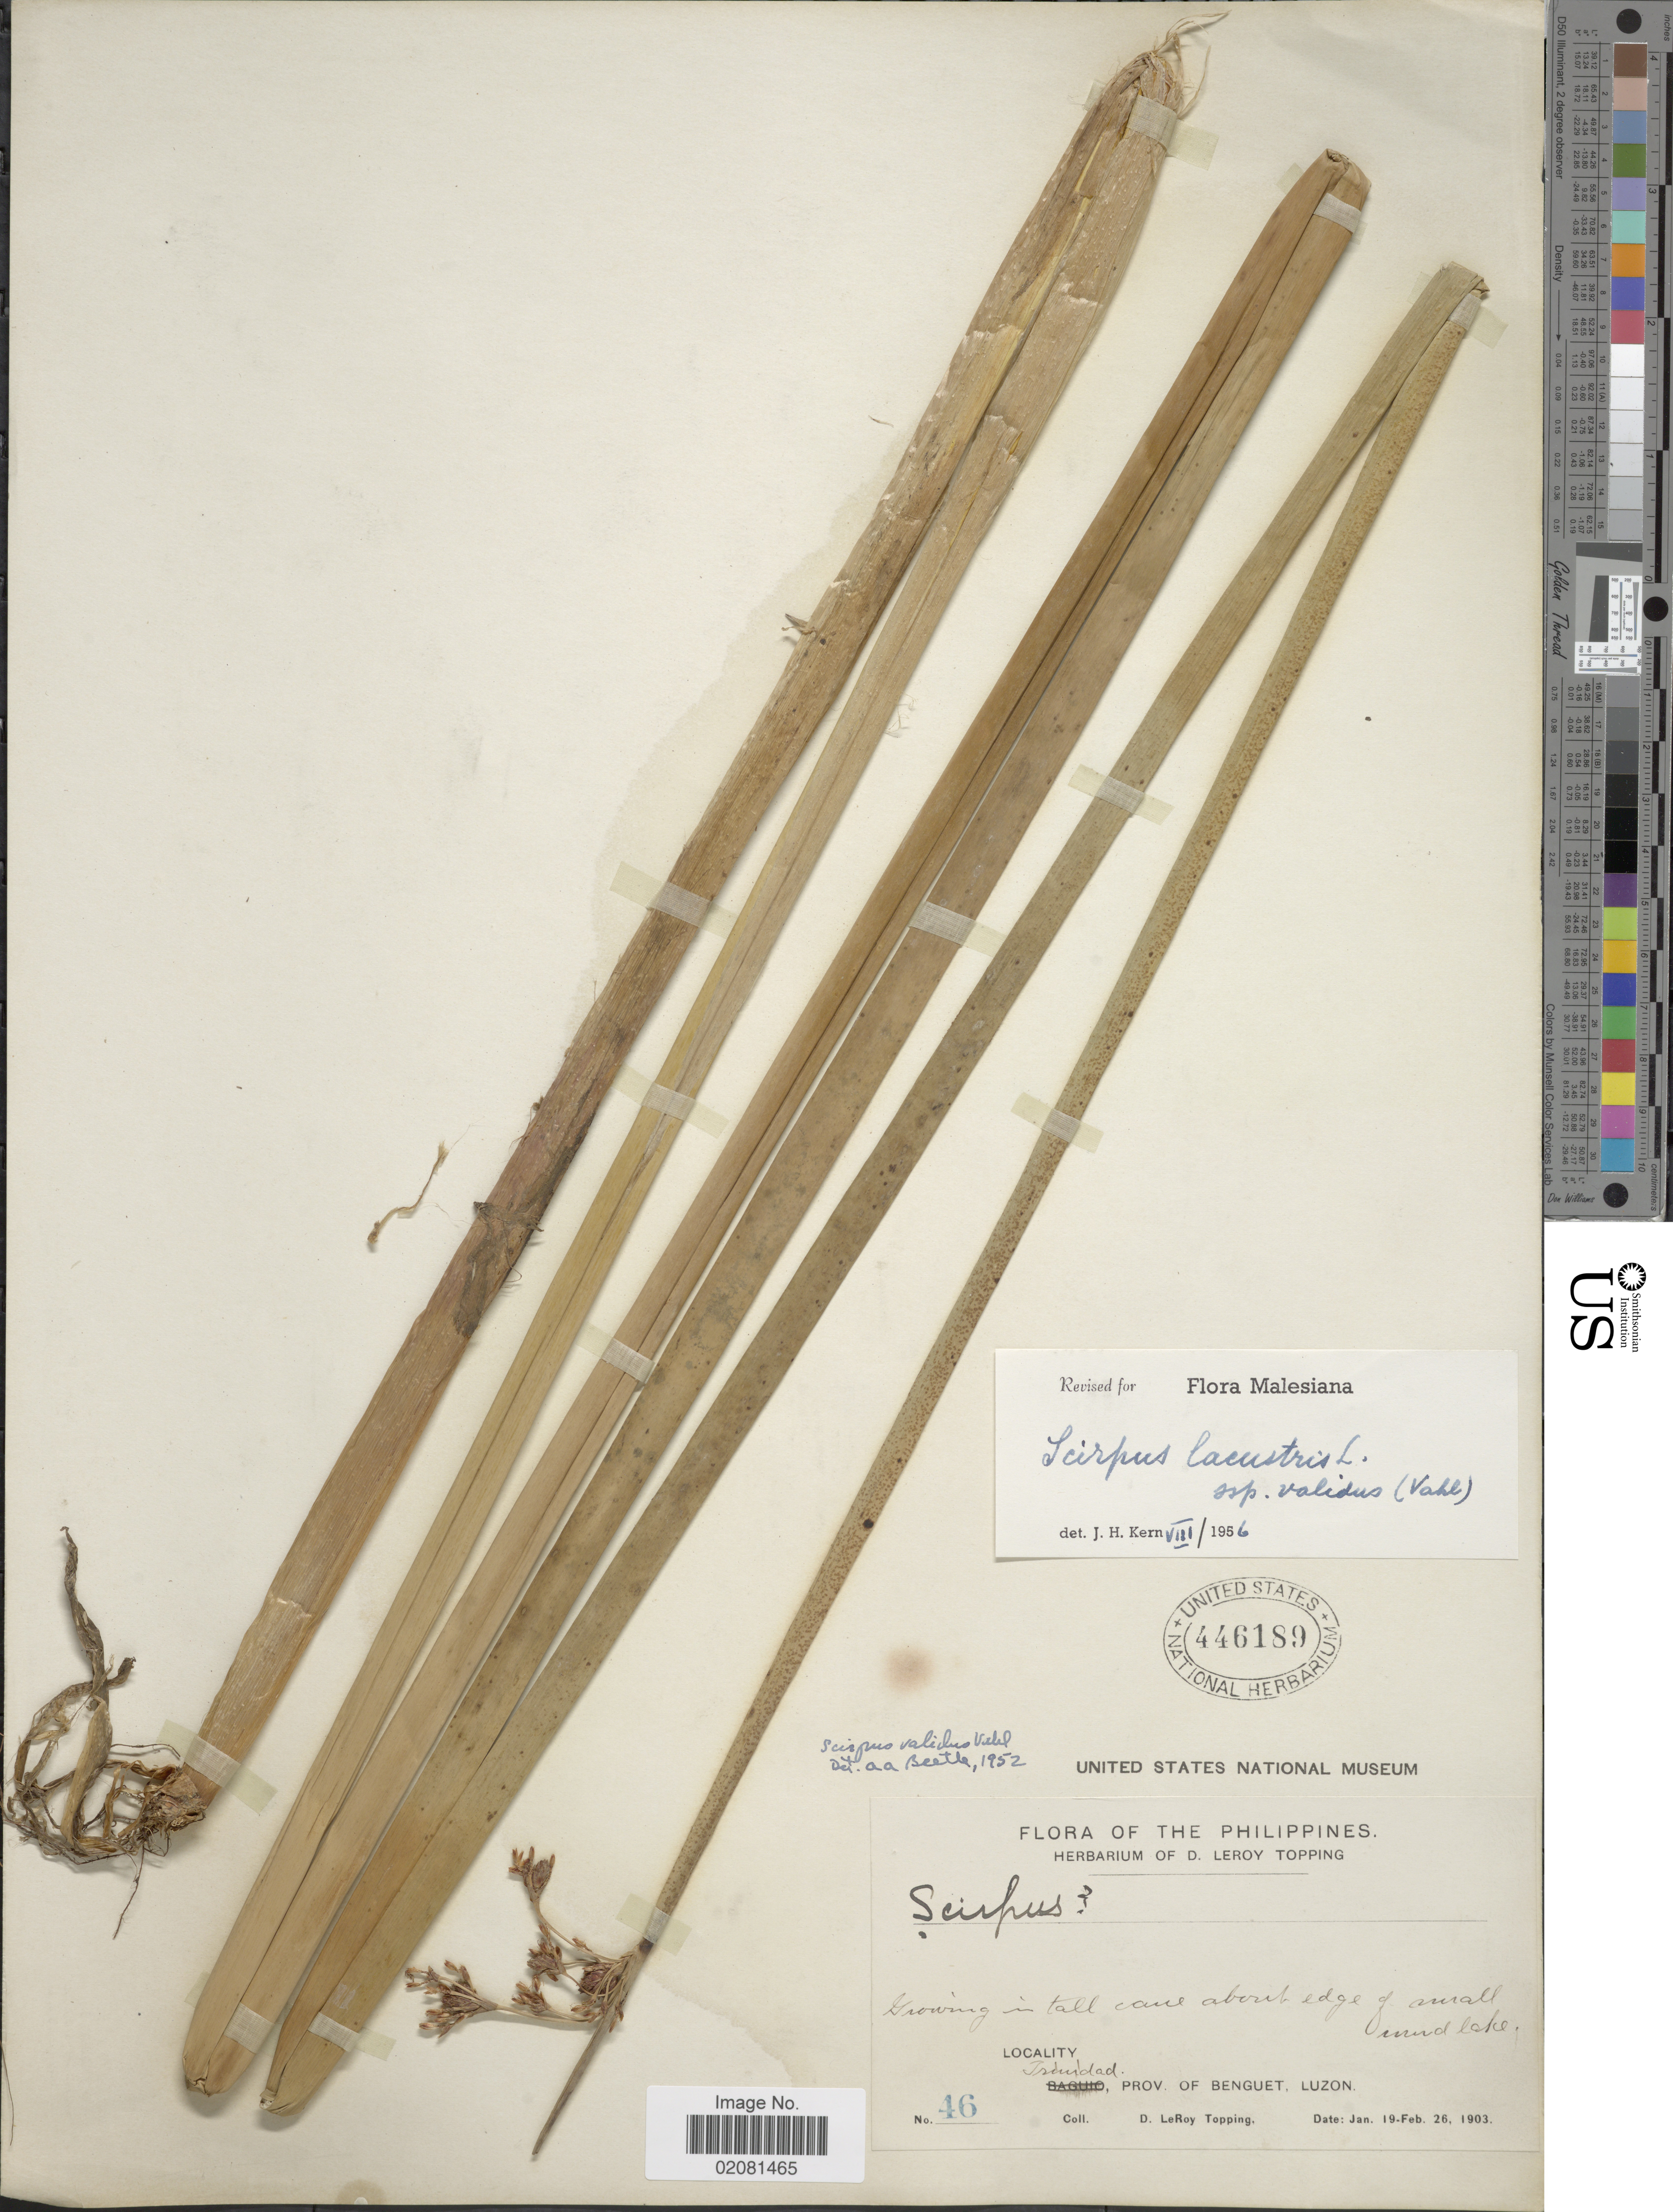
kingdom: Plantae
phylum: Tracheophyta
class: Liliopsida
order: Poales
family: Cyperaceae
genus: Schoenoplectus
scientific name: Schoenoplectus tabernaemontani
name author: (C.C. Gmel.) Palla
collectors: D. L. Topping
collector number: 46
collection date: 1903-01-19/1903-02-26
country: Philippines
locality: Trinidad, Prov. of Benguet, Luzon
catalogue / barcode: US 446189